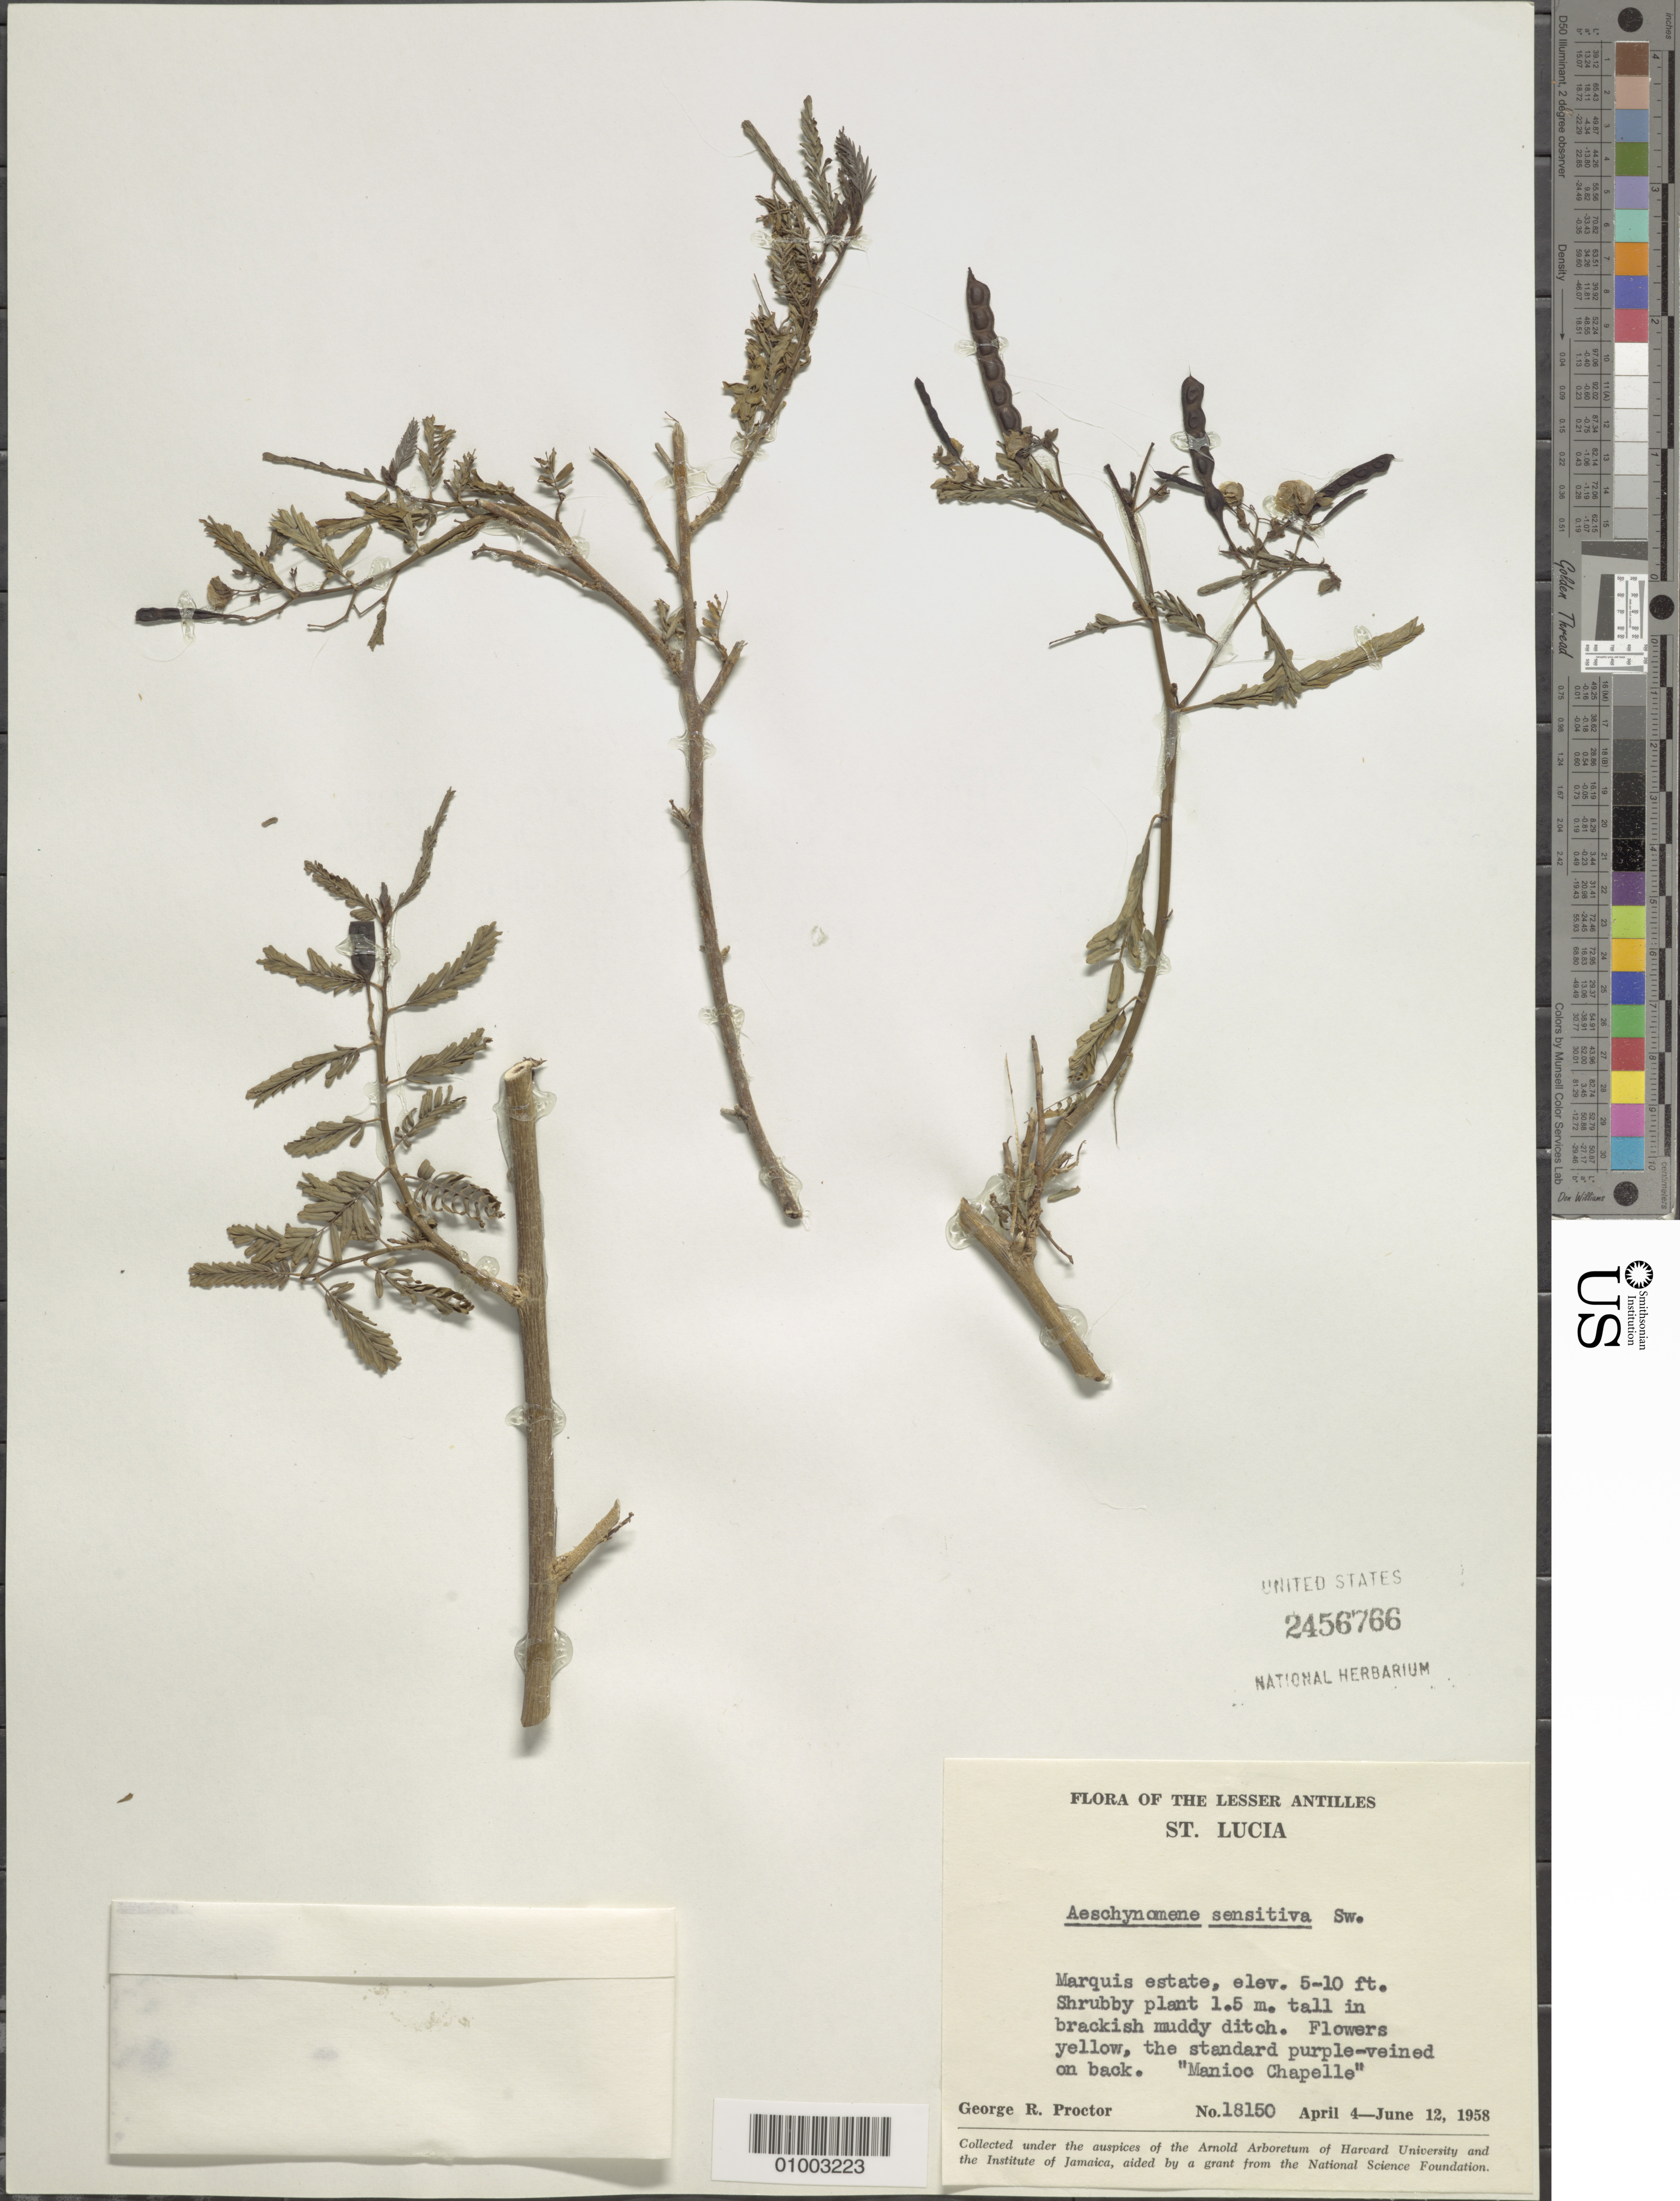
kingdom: Plantae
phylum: Tracheophyta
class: Magnoliopsida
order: Fabales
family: Fabaceae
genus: Aeschynomene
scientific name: Aeschynomene sensitiva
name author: Sw.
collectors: G. R. Proctor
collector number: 18150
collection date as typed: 04 Apr 1958 to 12 Jun 1958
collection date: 1958-04-04/1958-06-12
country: St. Lucia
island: St. Lucia I.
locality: Marquis estate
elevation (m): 2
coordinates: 0 N, 0 E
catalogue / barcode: US 2456766